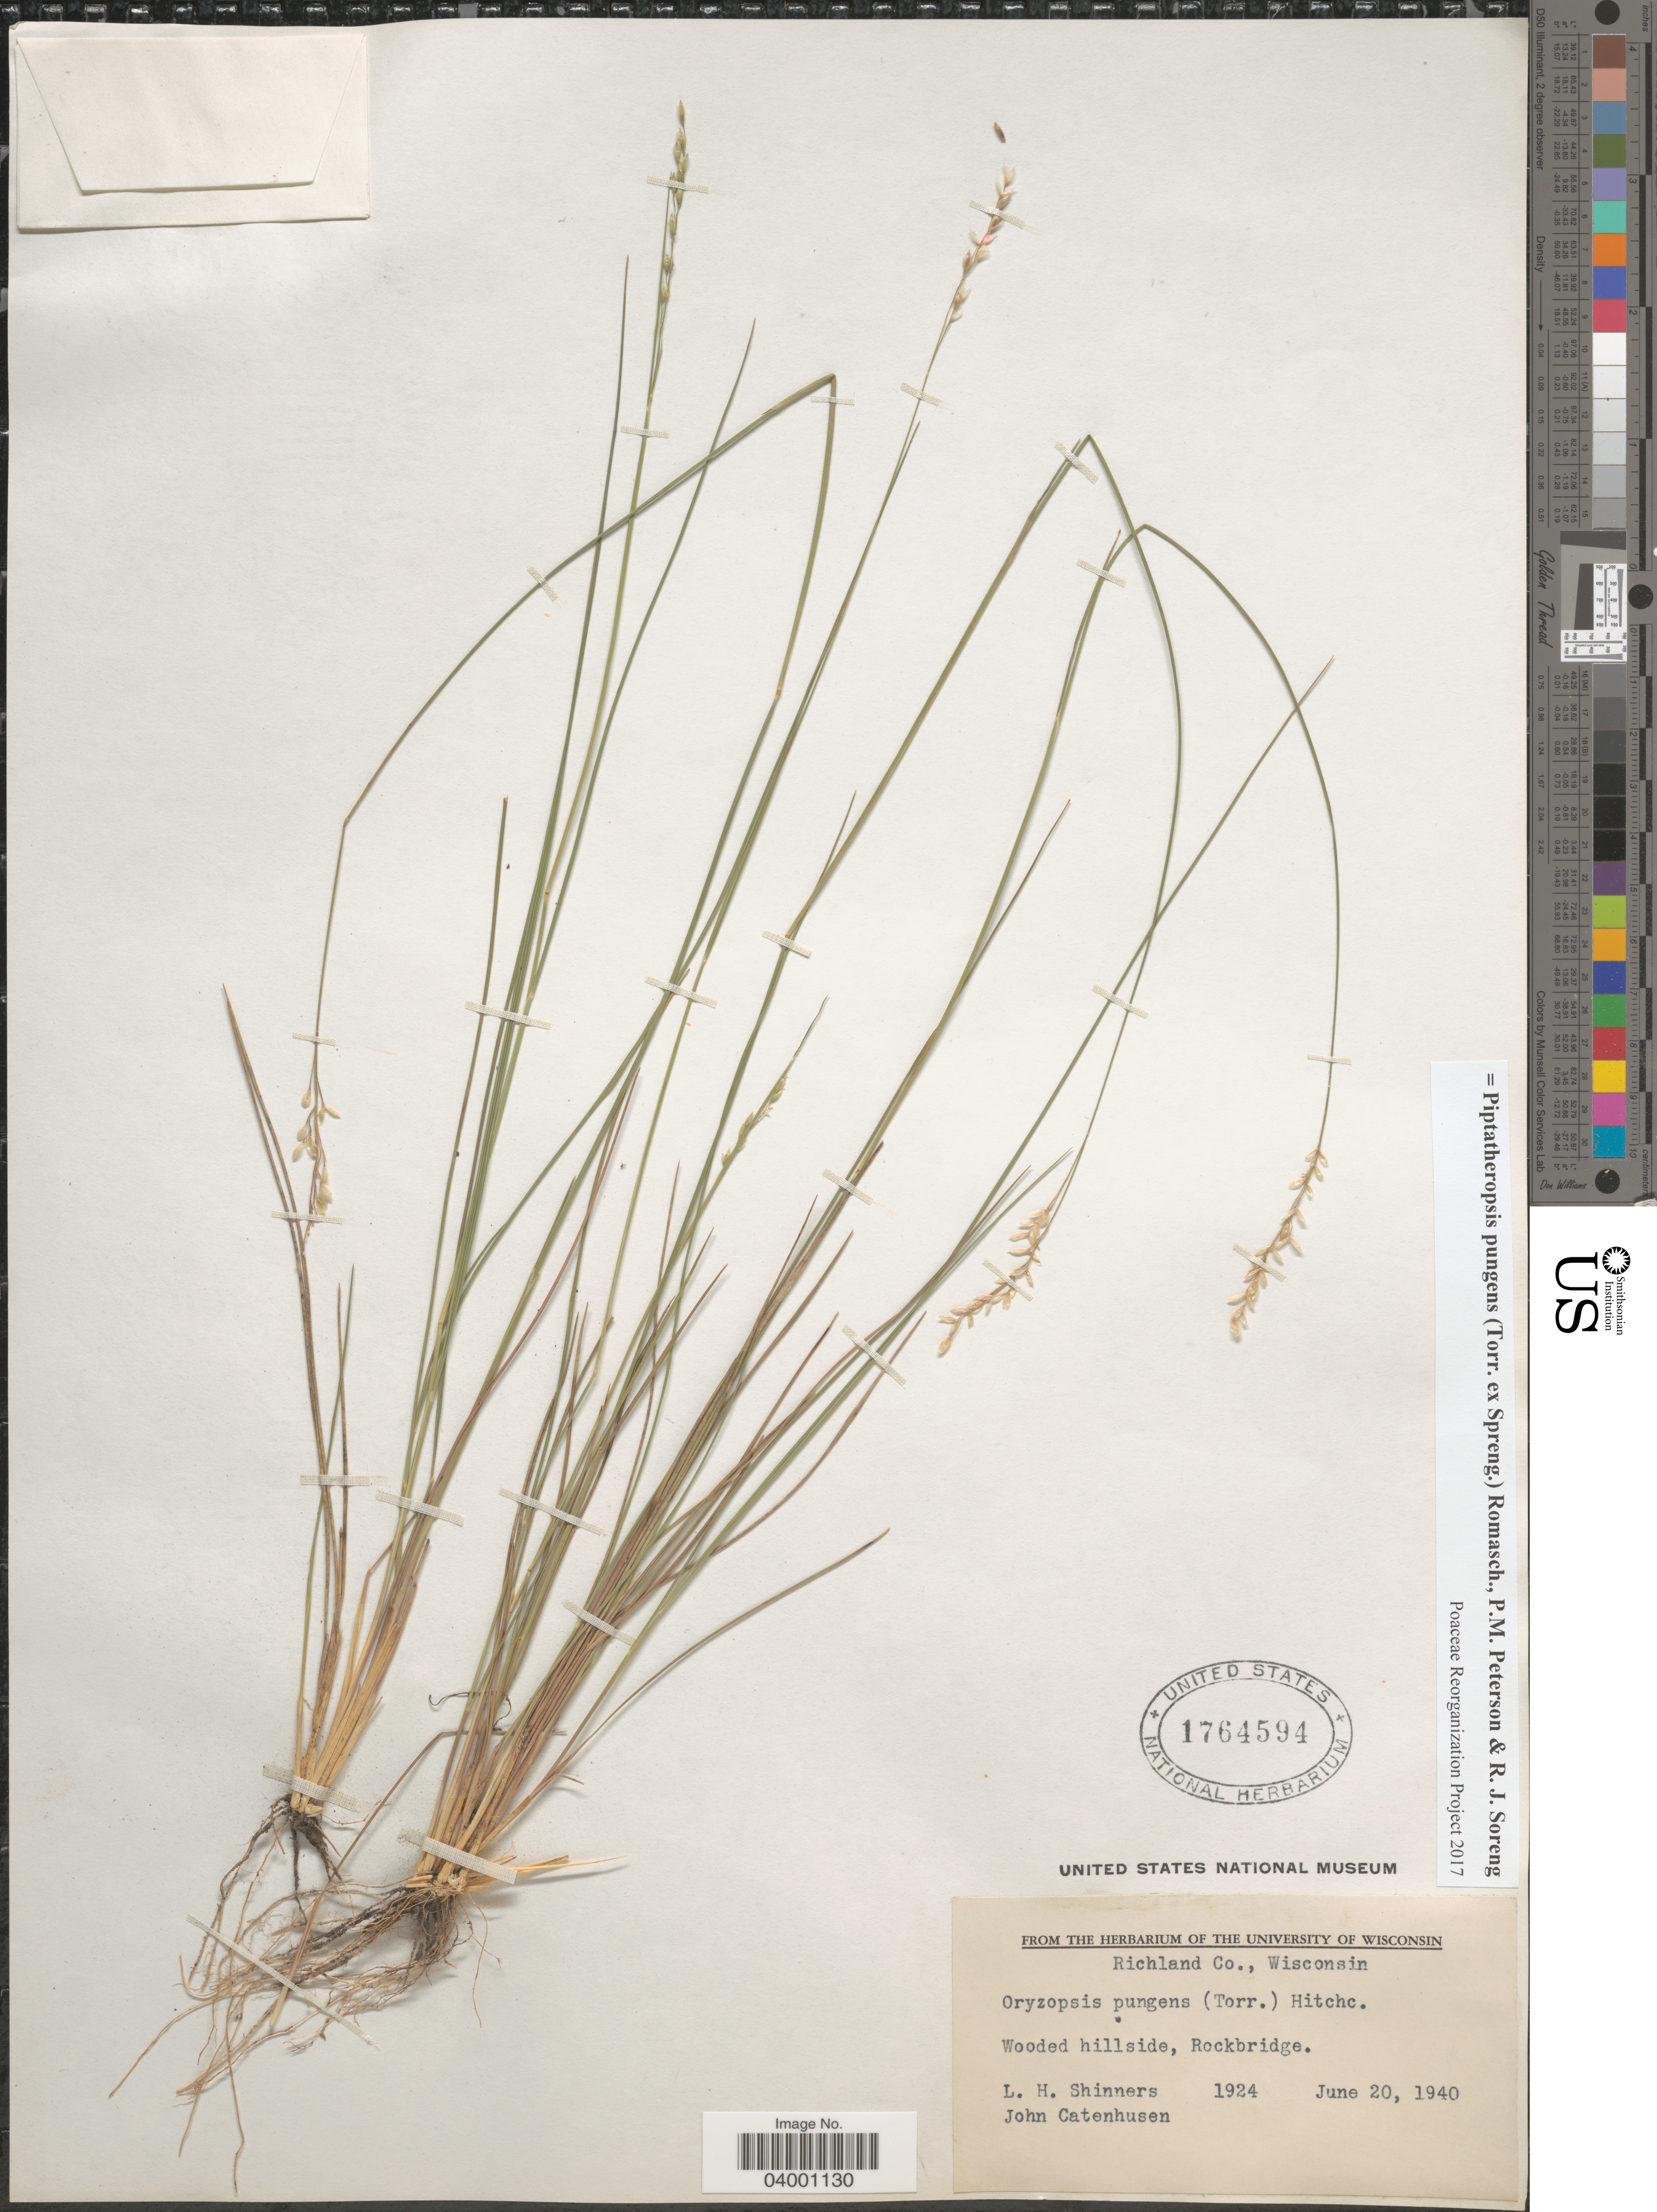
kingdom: Plantae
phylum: Tracheophyta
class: Liliopsida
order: Poales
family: Poaceae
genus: Piptatheropsis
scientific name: Piptatheropsis pungens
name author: (Torr. ex Spreng.) Romasch. et al.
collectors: L. H. Shinners & J. Catenhusen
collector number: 1924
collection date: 1940-06-20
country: United States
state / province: Wisconsin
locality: Richland Co. Rockbridge.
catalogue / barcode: US 1764594